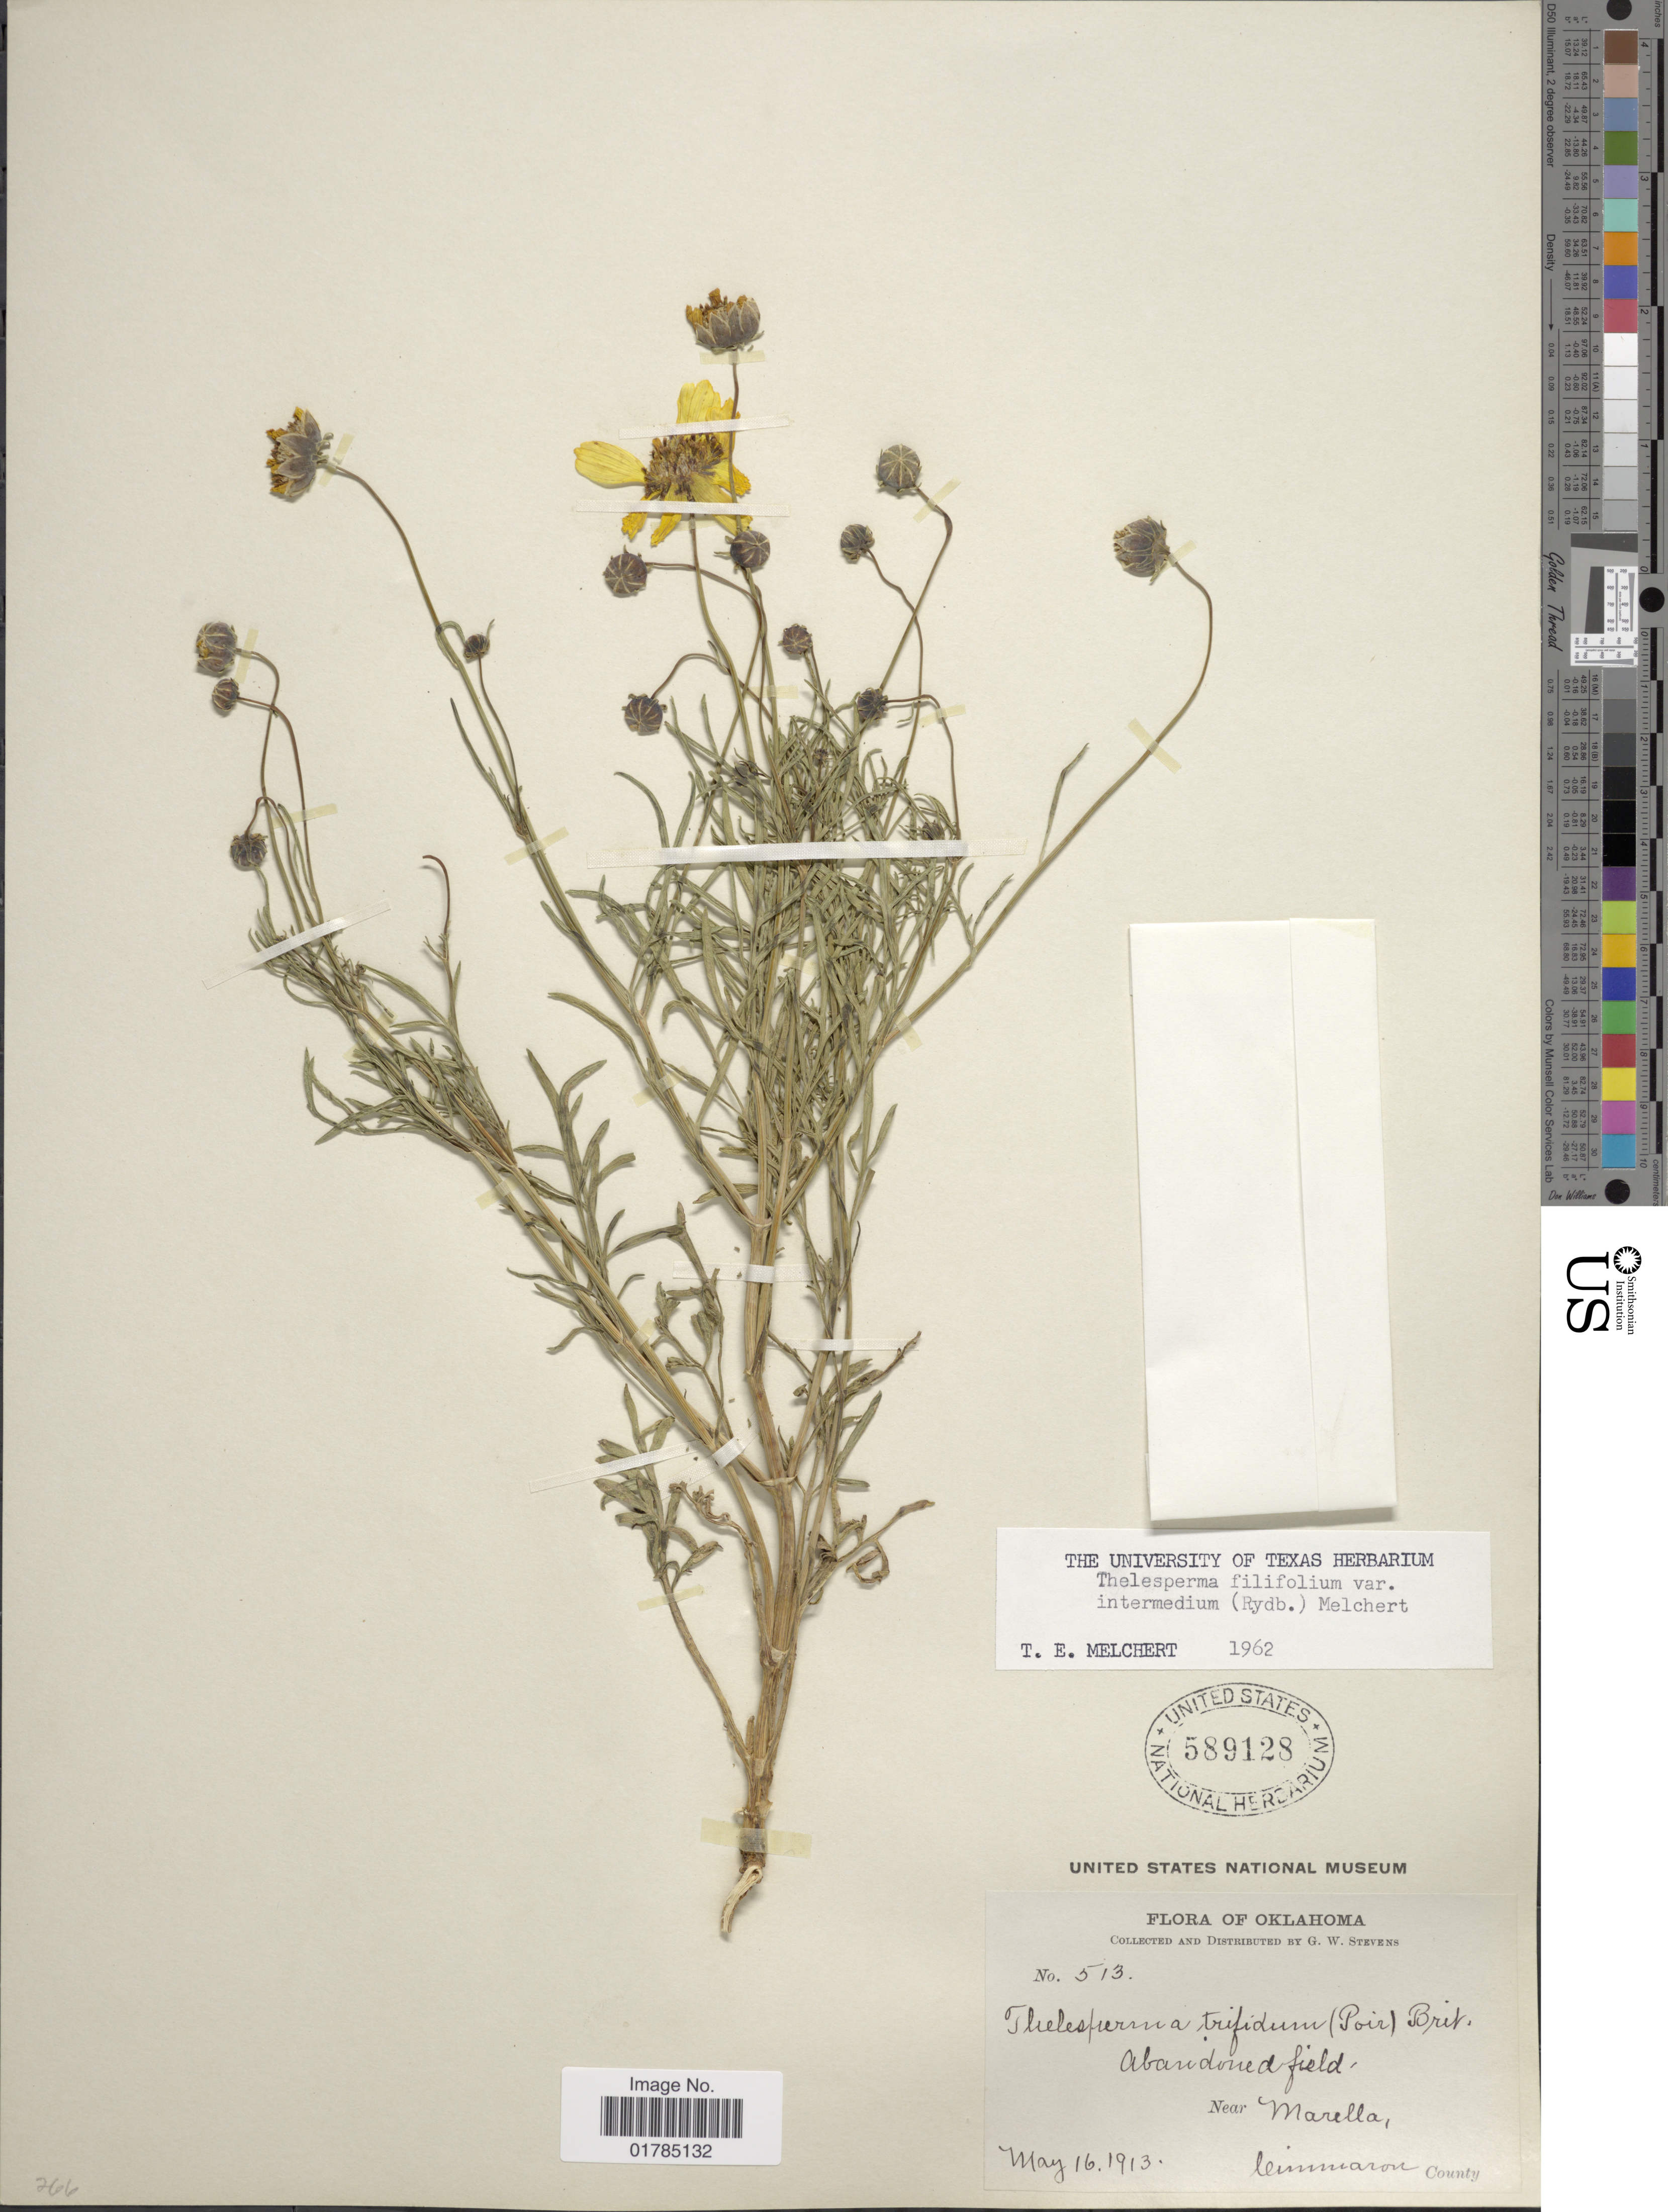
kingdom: Plantae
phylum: Tracheophyta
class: Magnoliopsida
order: Asterales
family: Asteraceae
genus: Thelesperma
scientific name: Thelesperma filifolium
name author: (Hook.) A. Gray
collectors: G. W. Stevens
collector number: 513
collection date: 1913-05-16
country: United States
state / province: Oklahoma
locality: Near Marella, Cimmaron County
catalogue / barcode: US 589128